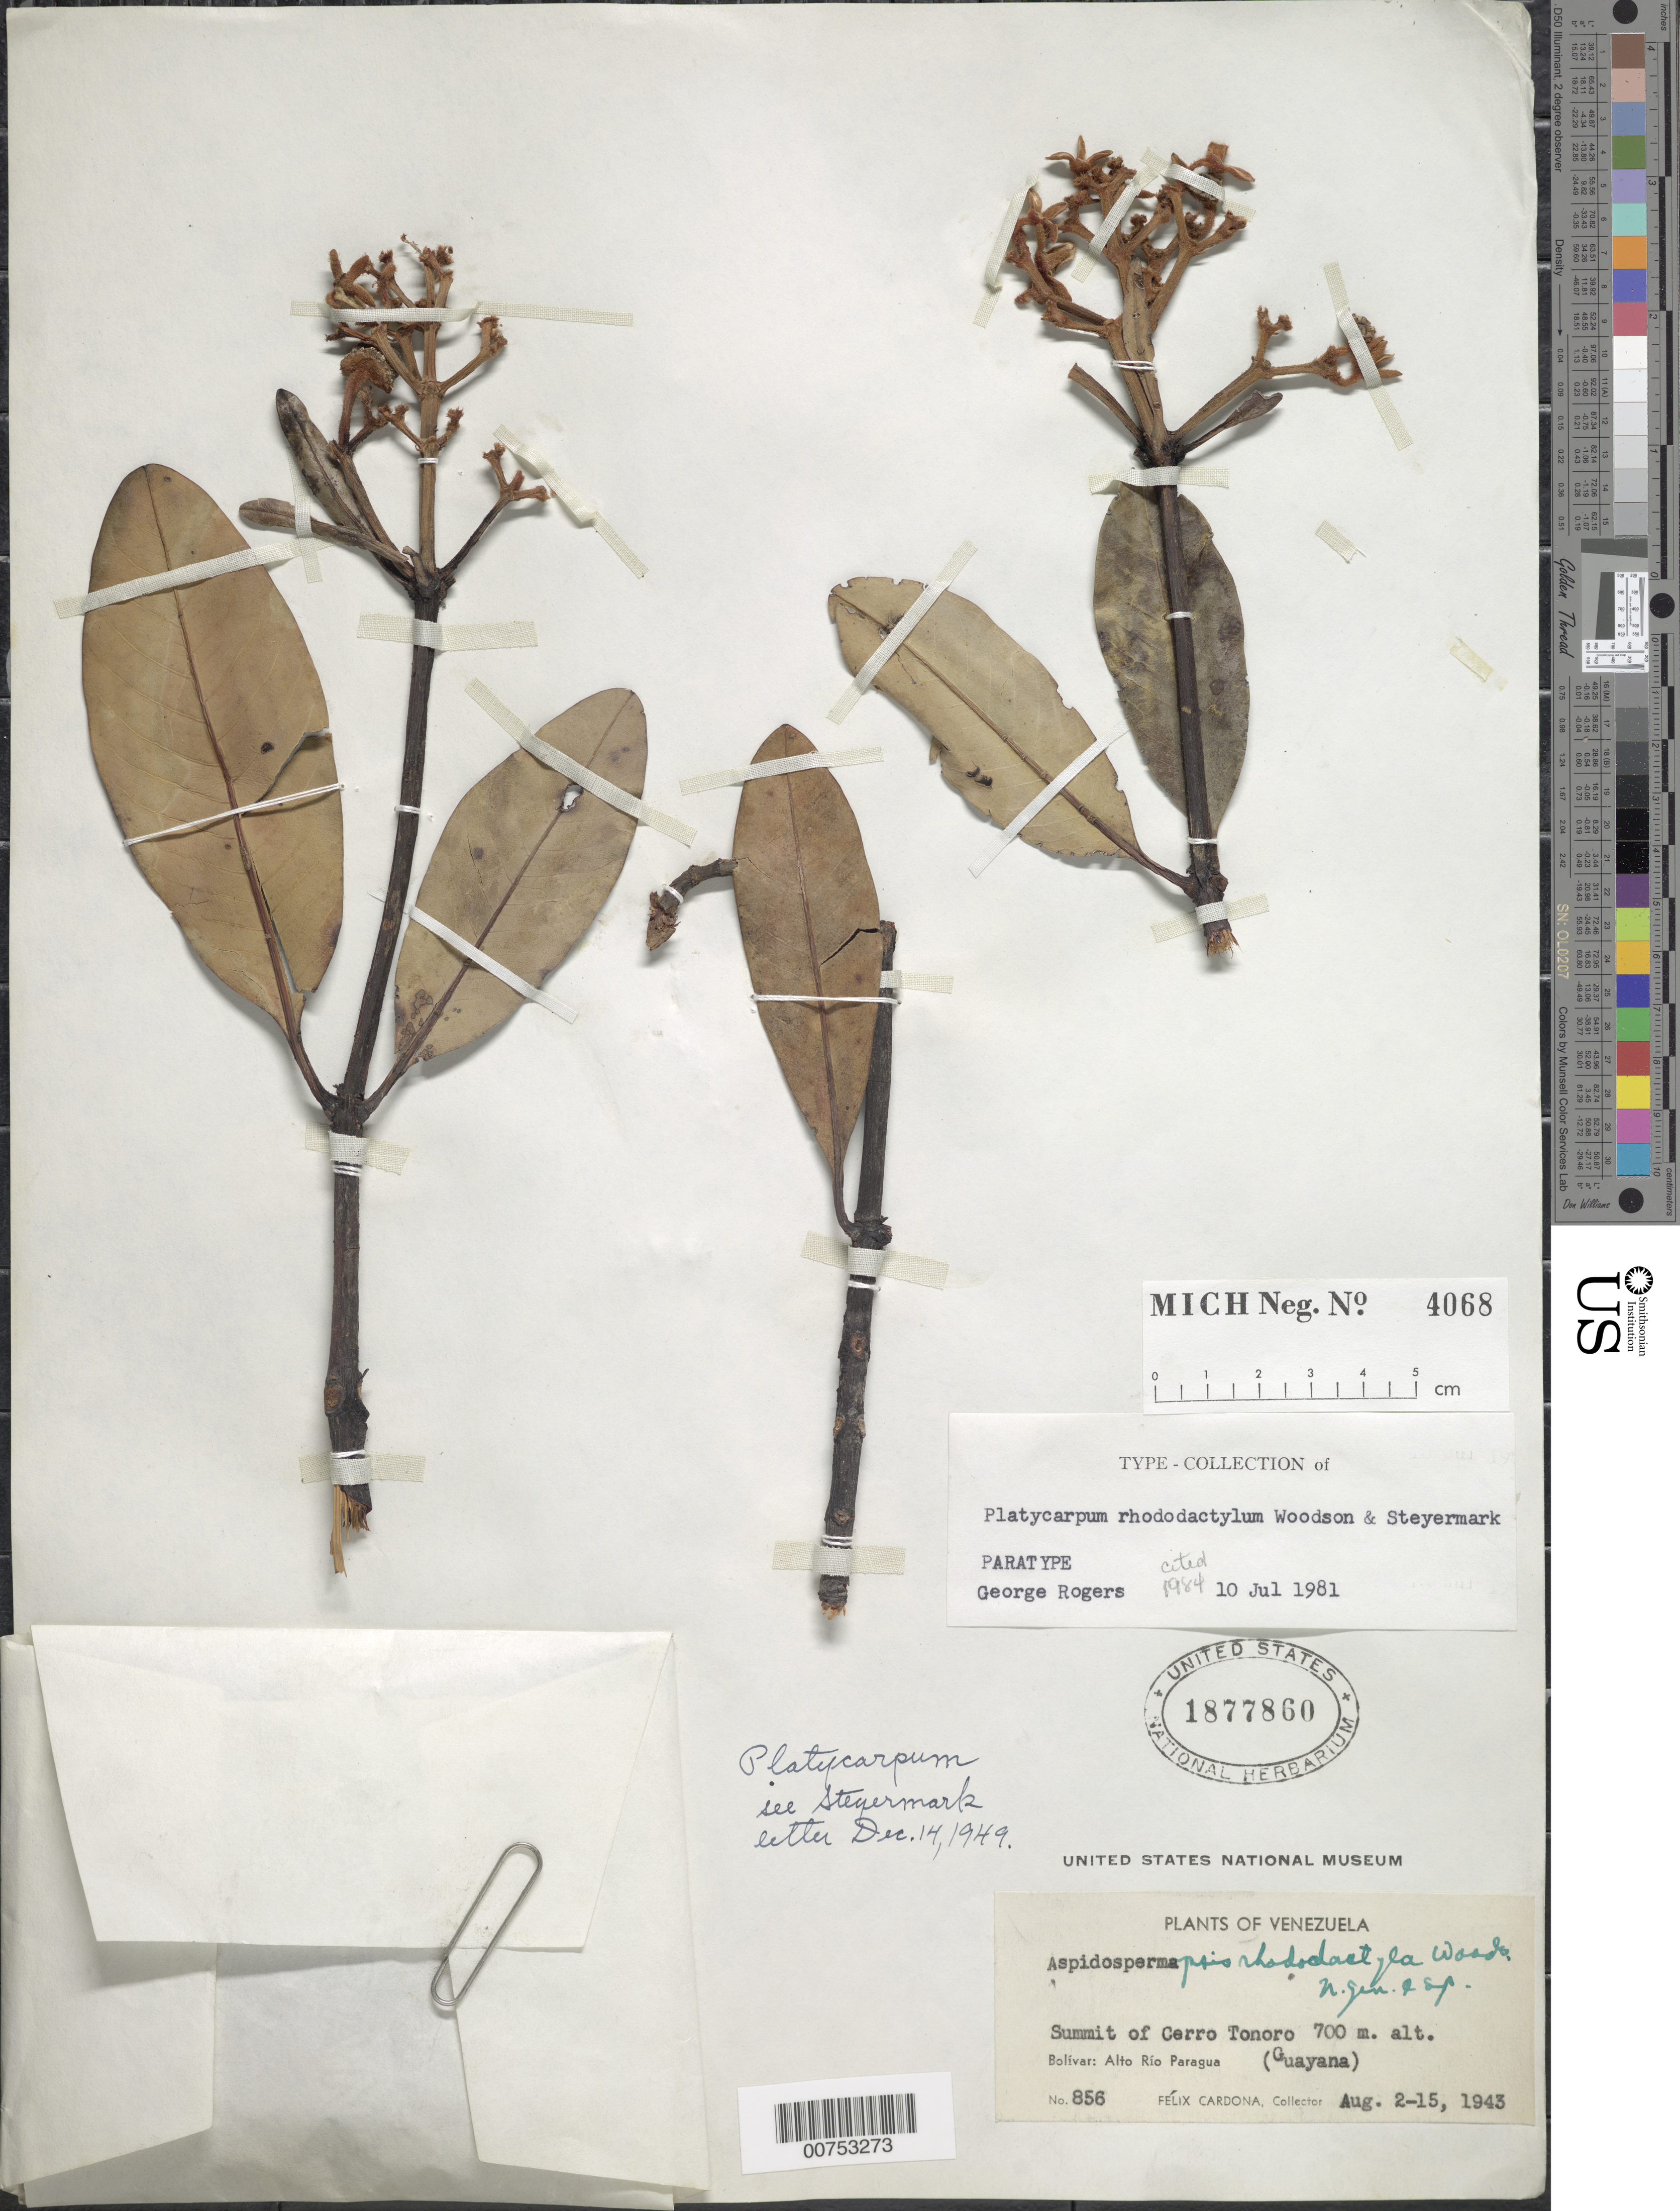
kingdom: Plantae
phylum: Tracheophyta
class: Magnoliopsida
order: Gentianales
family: Rubiaceae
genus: Platycarpum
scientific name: Platycarpum rhododactylum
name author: Woodson & Steyerm.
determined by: Rogers, G.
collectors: F. Cardona Puig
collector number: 856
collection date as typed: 2-Aug-43 to 15-Aug-43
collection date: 1943-08-02/1943-08-15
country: Venezuela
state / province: Bolívar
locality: Alto Río Paragua, Cerro Tonoro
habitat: Summit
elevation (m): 700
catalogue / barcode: US 1877860